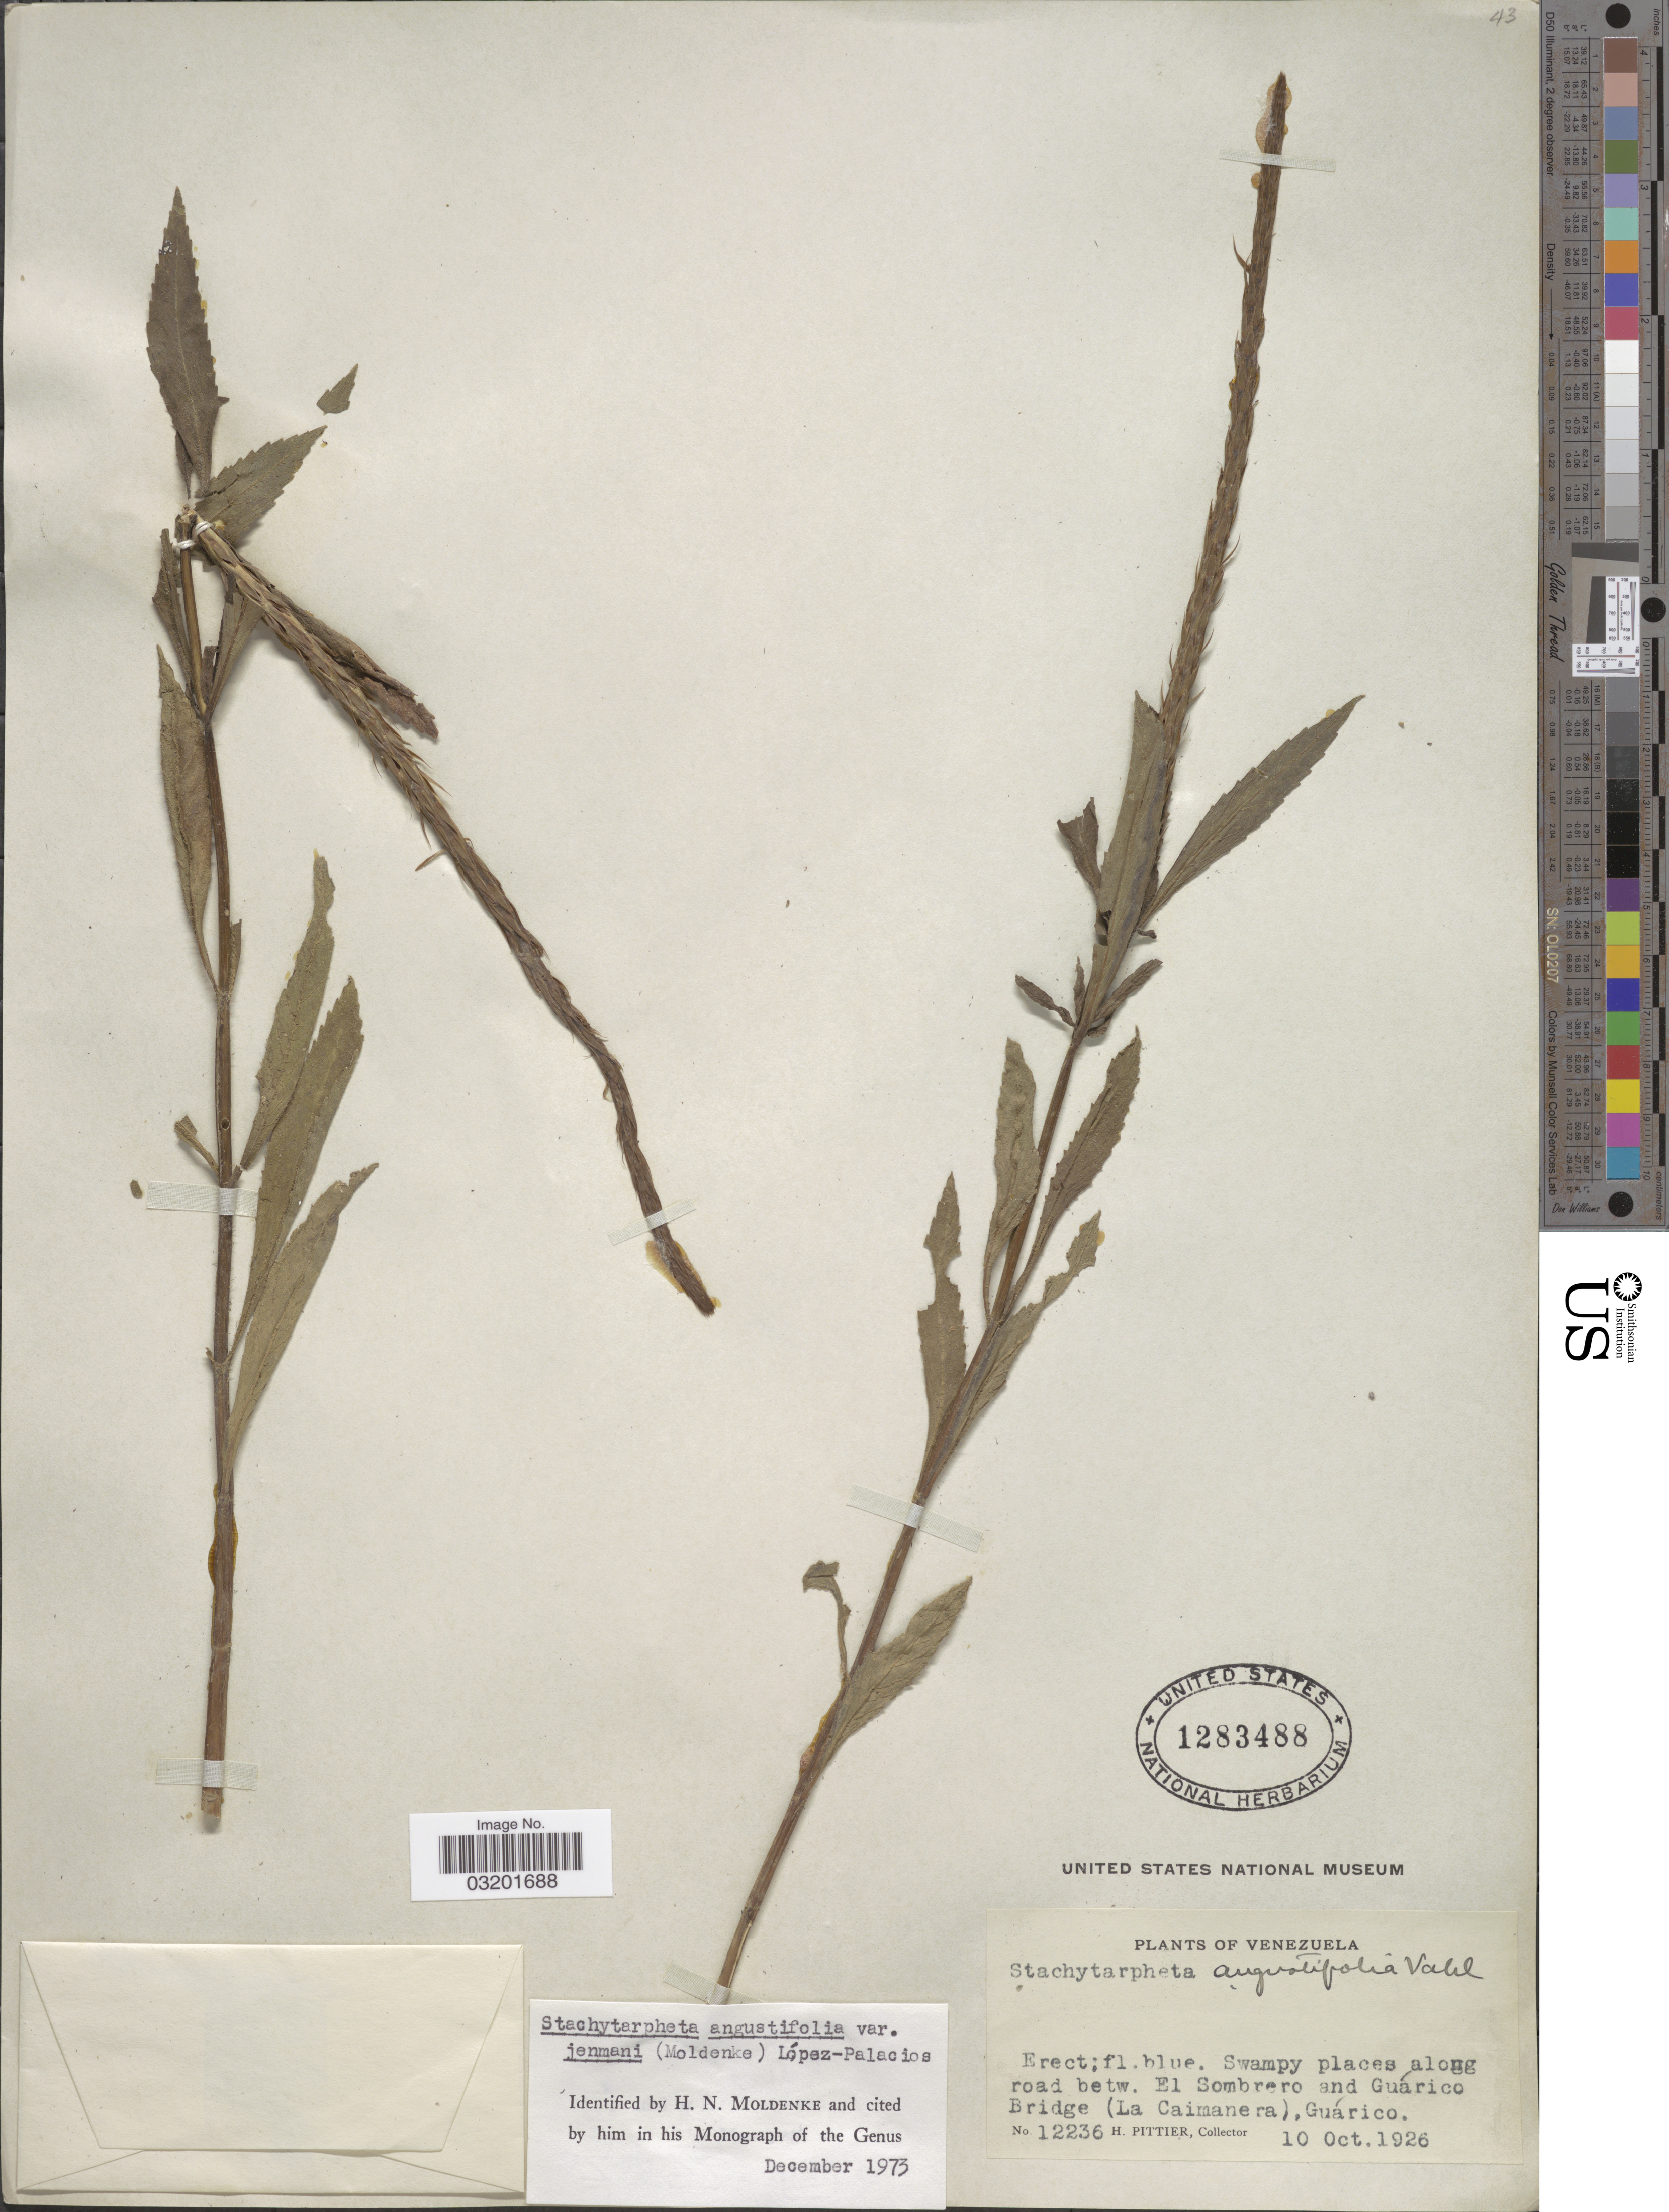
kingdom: Plantae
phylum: Tracheophyta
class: Magnoliopsida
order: Lamiales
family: Verbenaceae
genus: Stachytarpheta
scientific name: Stachytarpheta angustifolia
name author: (Mill.) Vahl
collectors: H. F. Pittier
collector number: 12236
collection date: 1926-10-10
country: Venezuela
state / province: Guárico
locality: Swampy places along road betw. El Sombrero and Guárico Bridge (La Caimanera).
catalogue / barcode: US 1283488